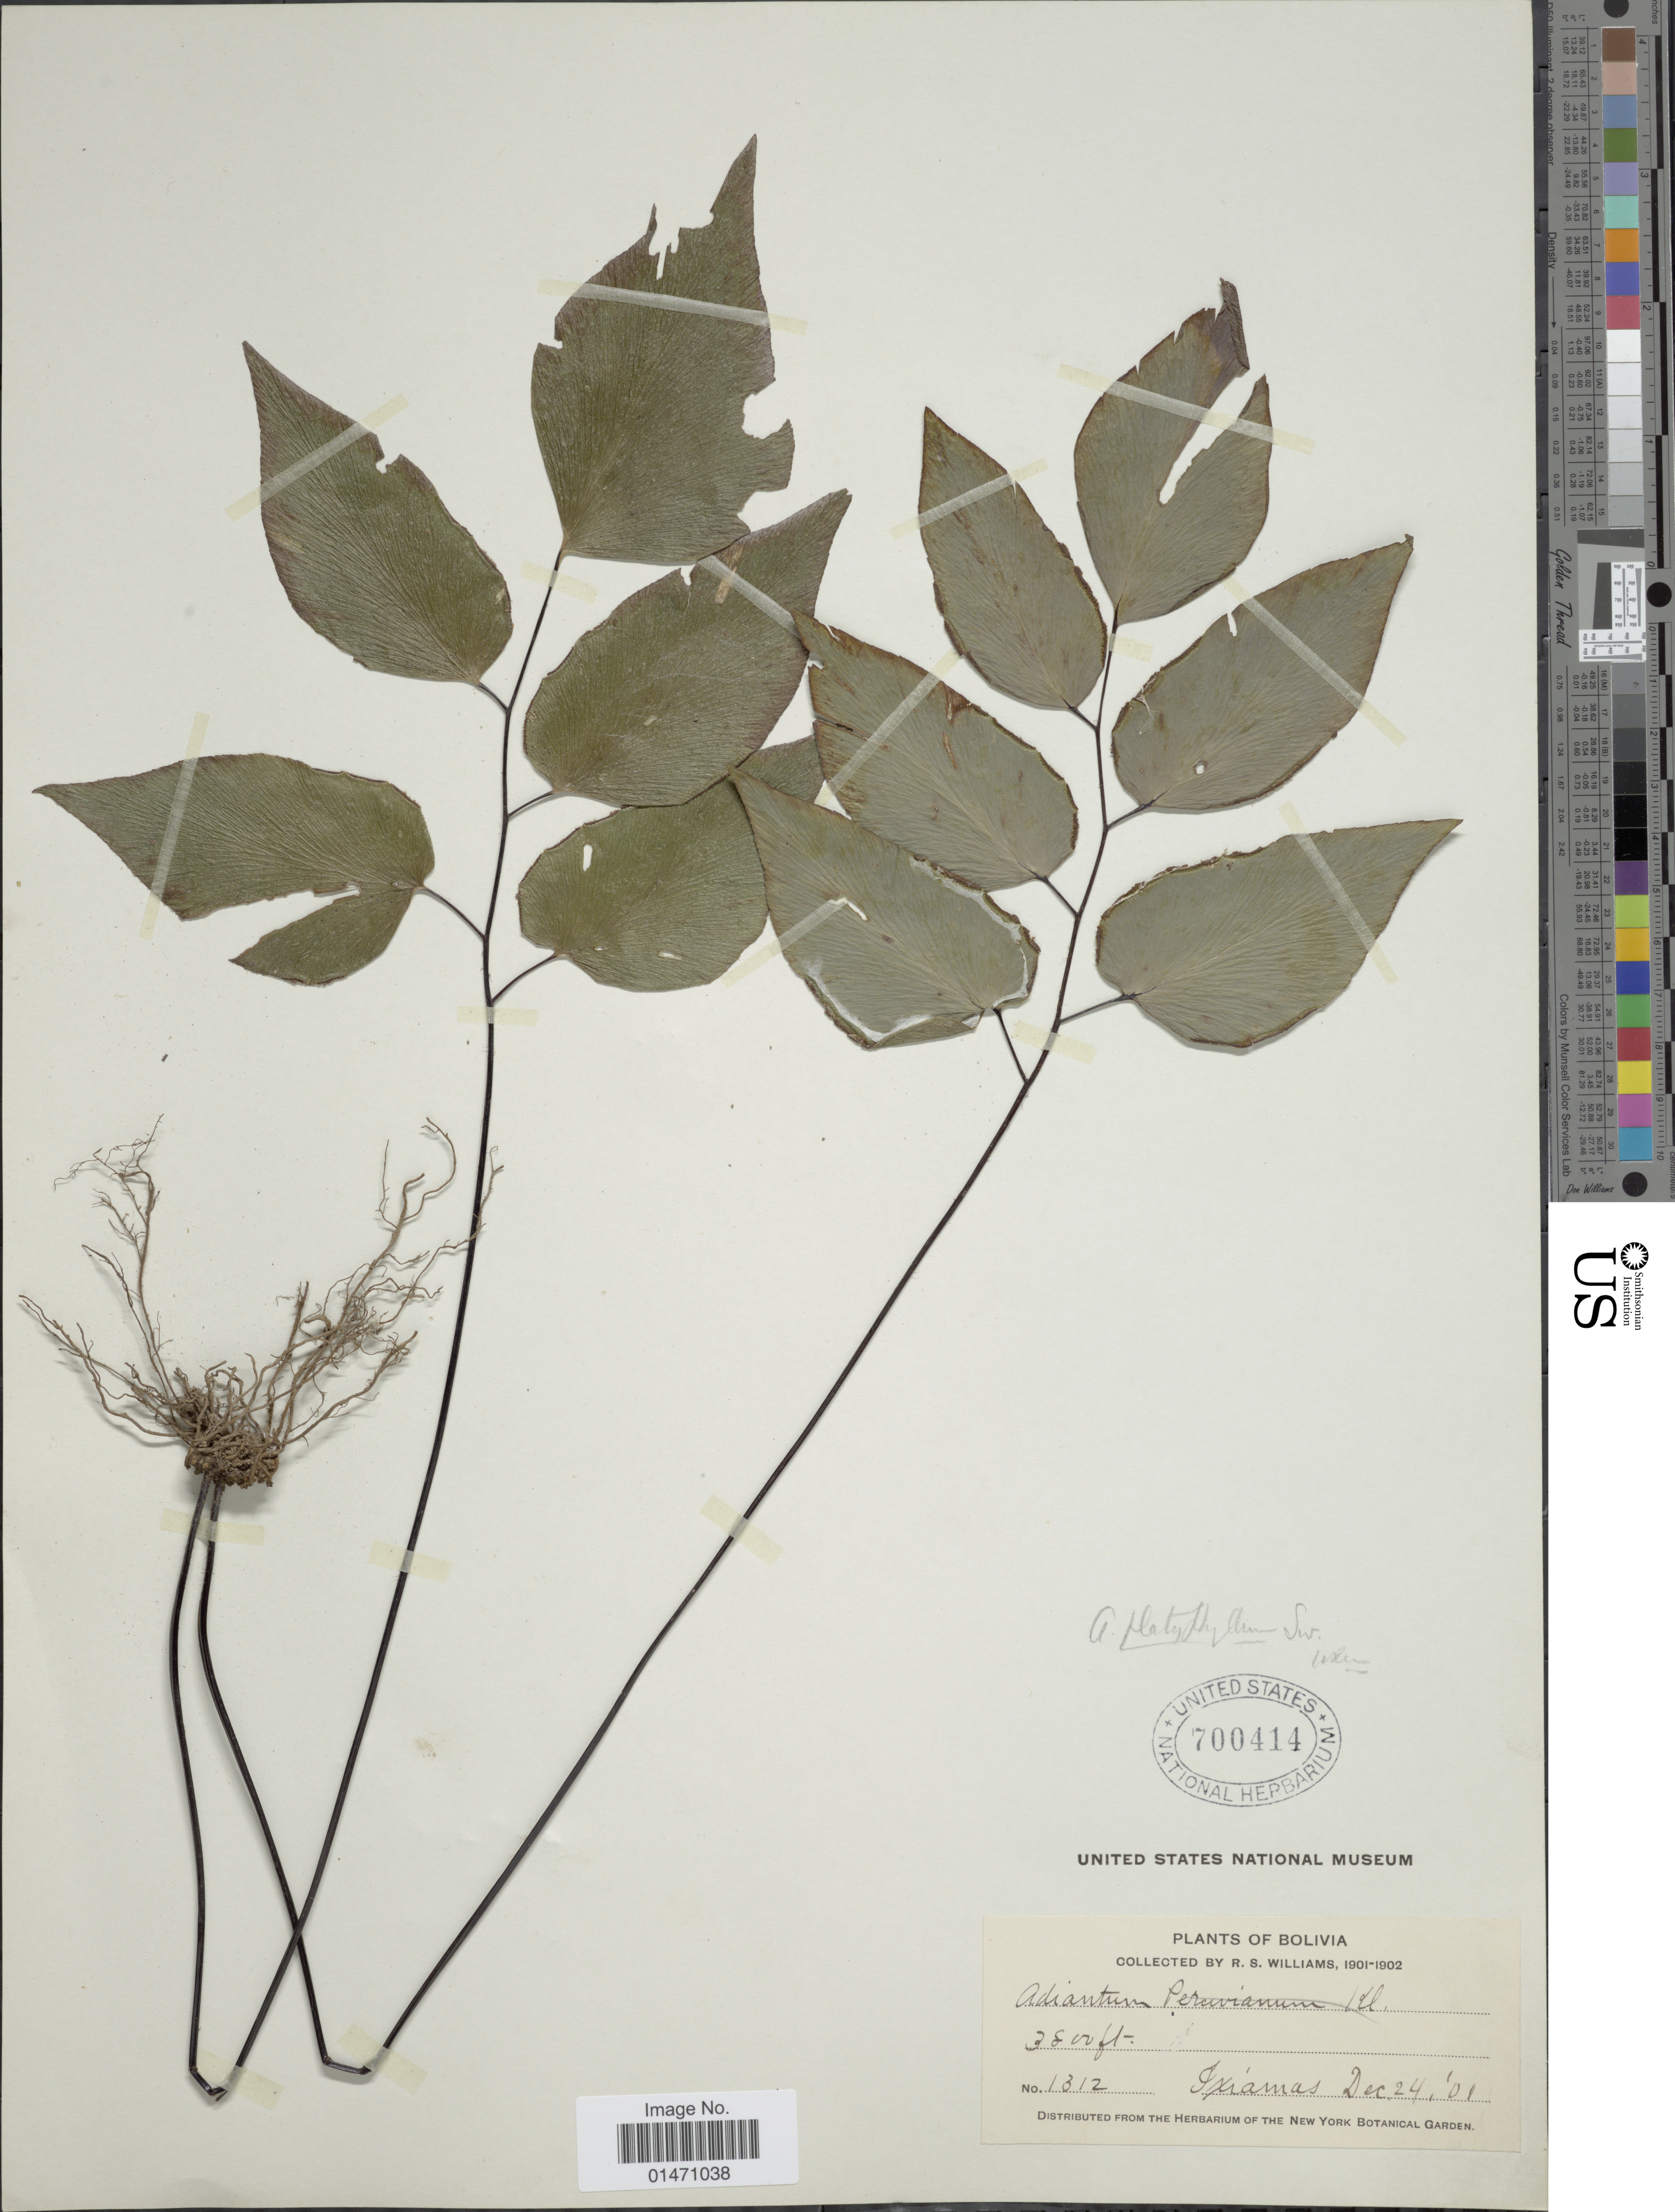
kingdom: Plantae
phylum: Tracheophyta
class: Polypodiopsida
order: Polypodiales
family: Pteridaceae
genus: Adiantum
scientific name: Adiantum platyphyllum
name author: Sw.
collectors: R. S. Williams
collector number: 1312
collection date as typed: Dec. 24, '01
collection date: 1901-12-24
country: Bolivia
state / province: La Paz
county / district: Iturralde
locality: Ixiamas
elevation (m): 1158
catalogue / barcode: US 700414